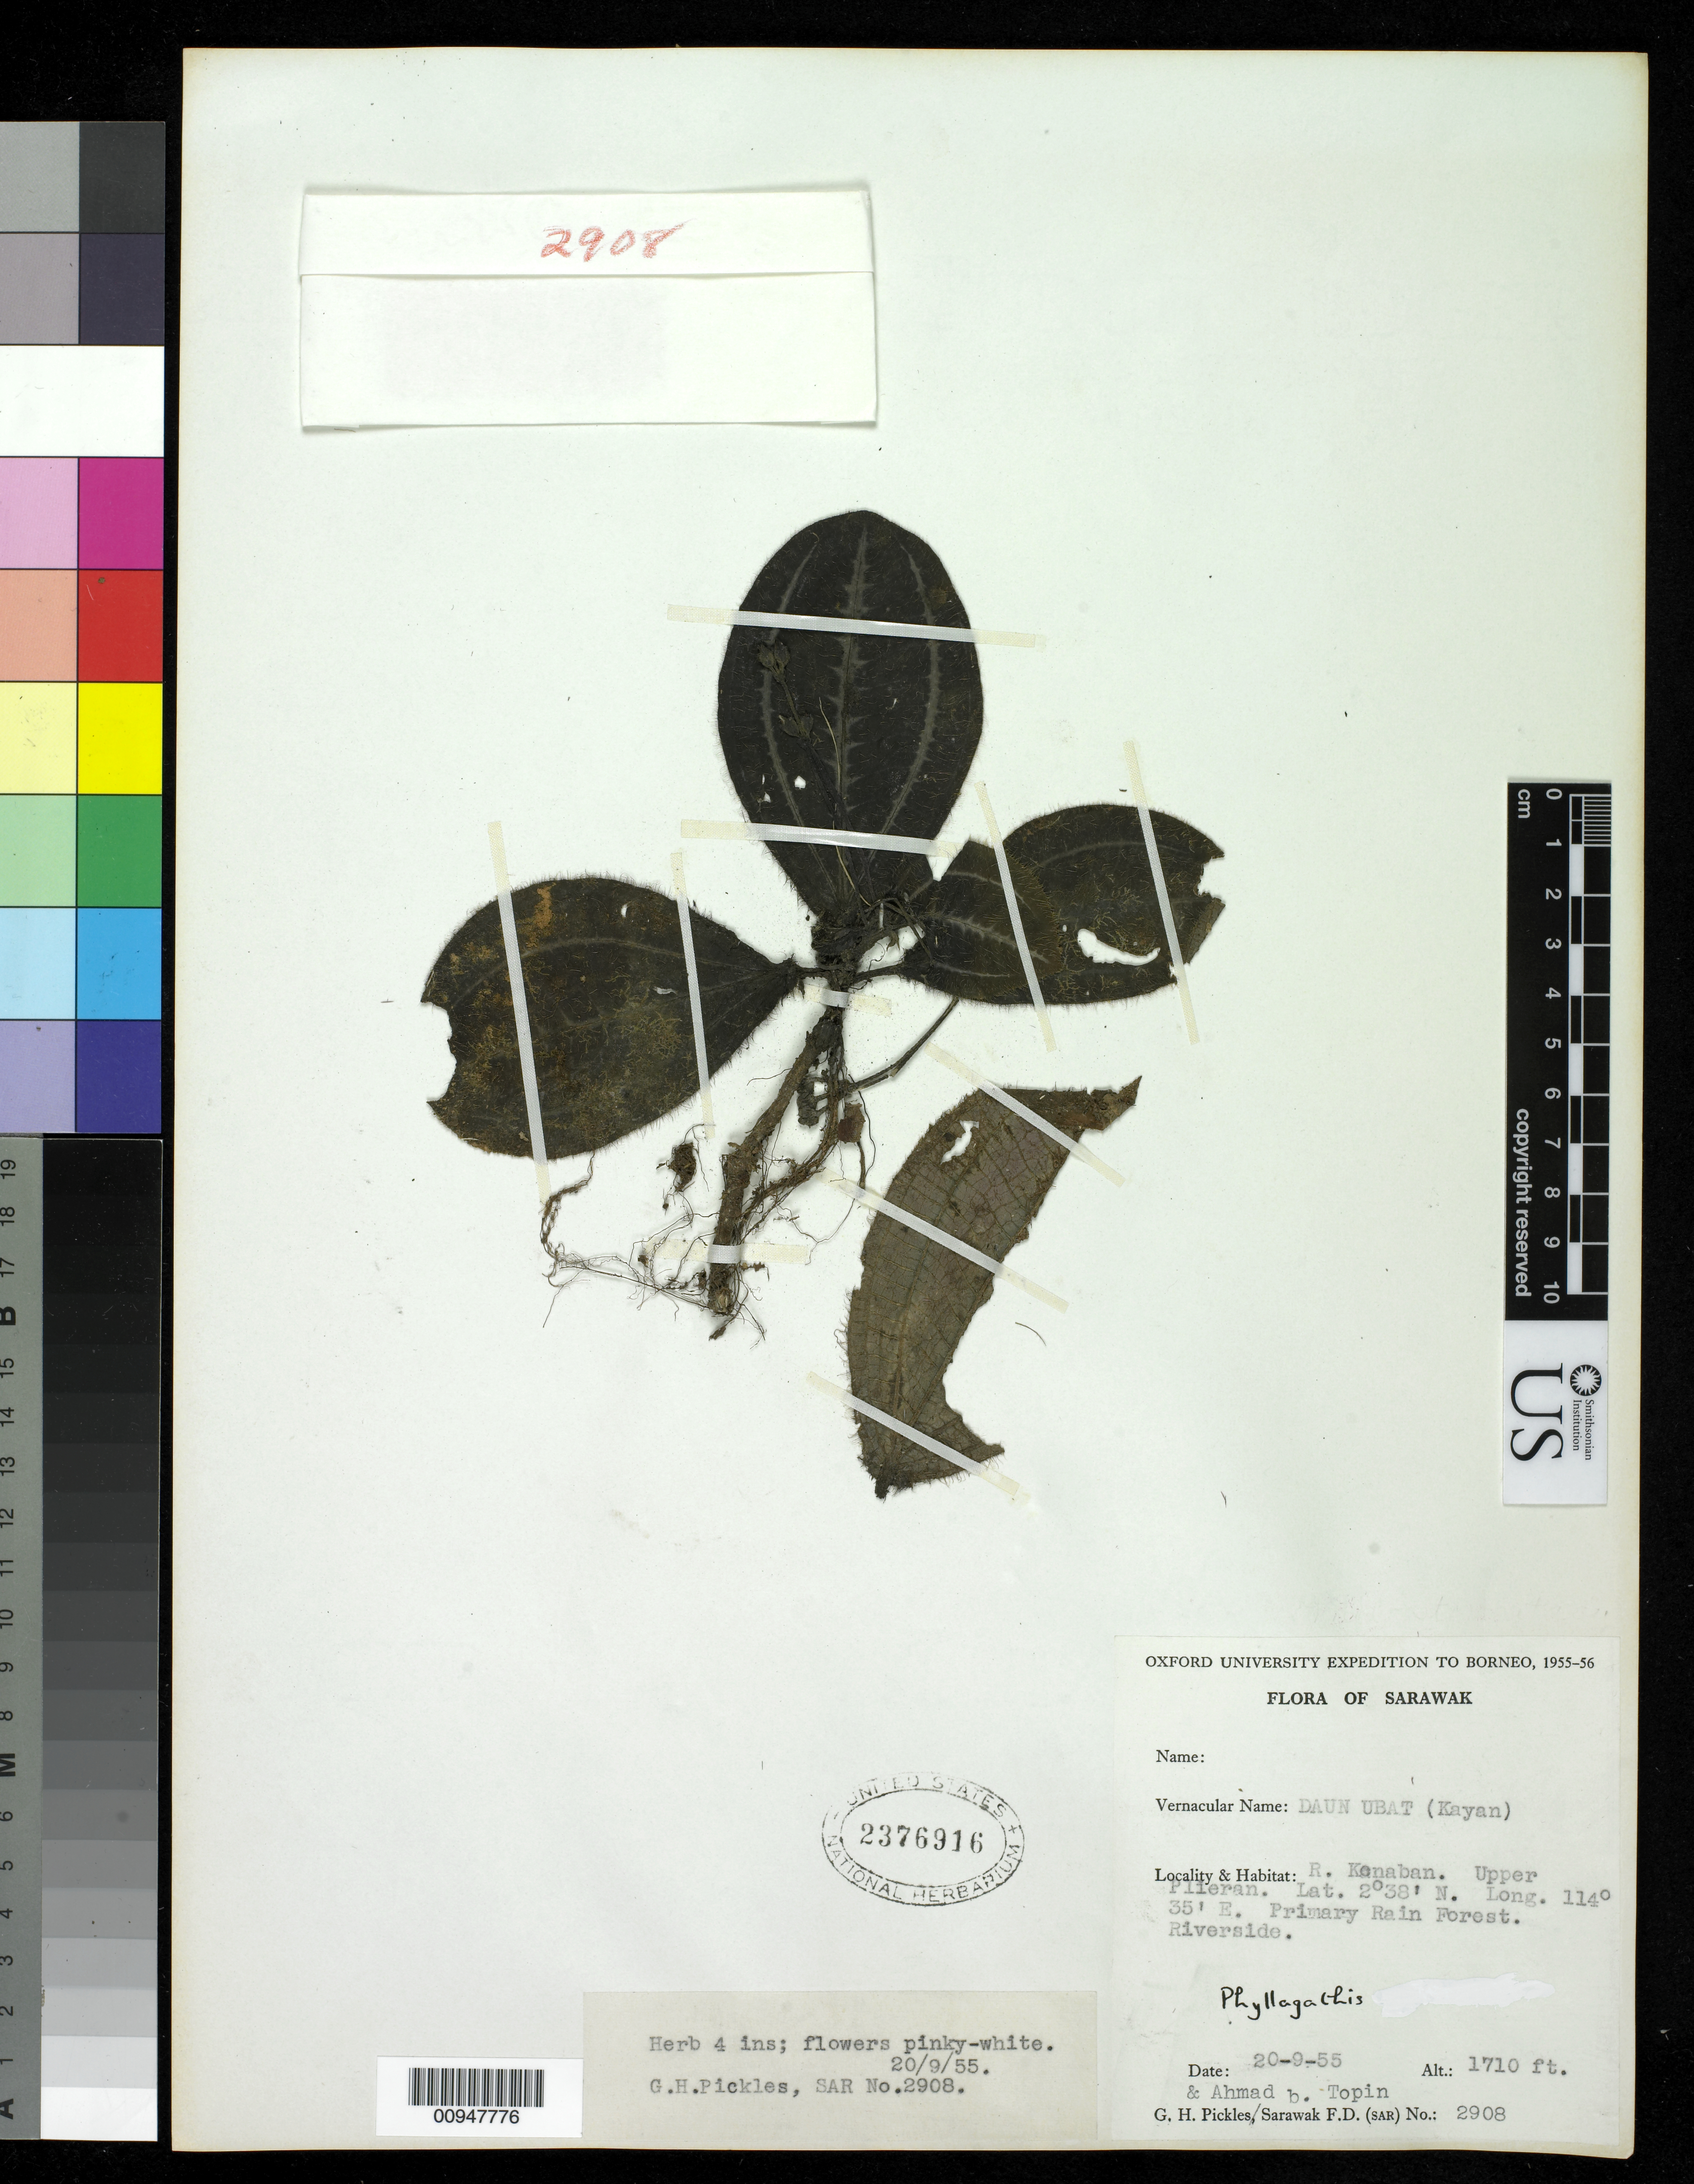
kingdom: Plantae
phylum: Tracheophyta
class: Magnoliopsida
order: Myrtales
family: Melastomataceae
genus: Phyllagathis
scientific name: Phyllagathis sp.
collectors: G. Pickles & Ahmad bin Topin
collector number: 2908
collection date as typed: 22 Aug 1955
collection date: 1955-08-22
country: Malaysia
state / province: Sarawak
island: Borneo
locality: R. Kenaban. Upper Plieran.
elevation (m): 521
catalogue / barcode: US 2376916